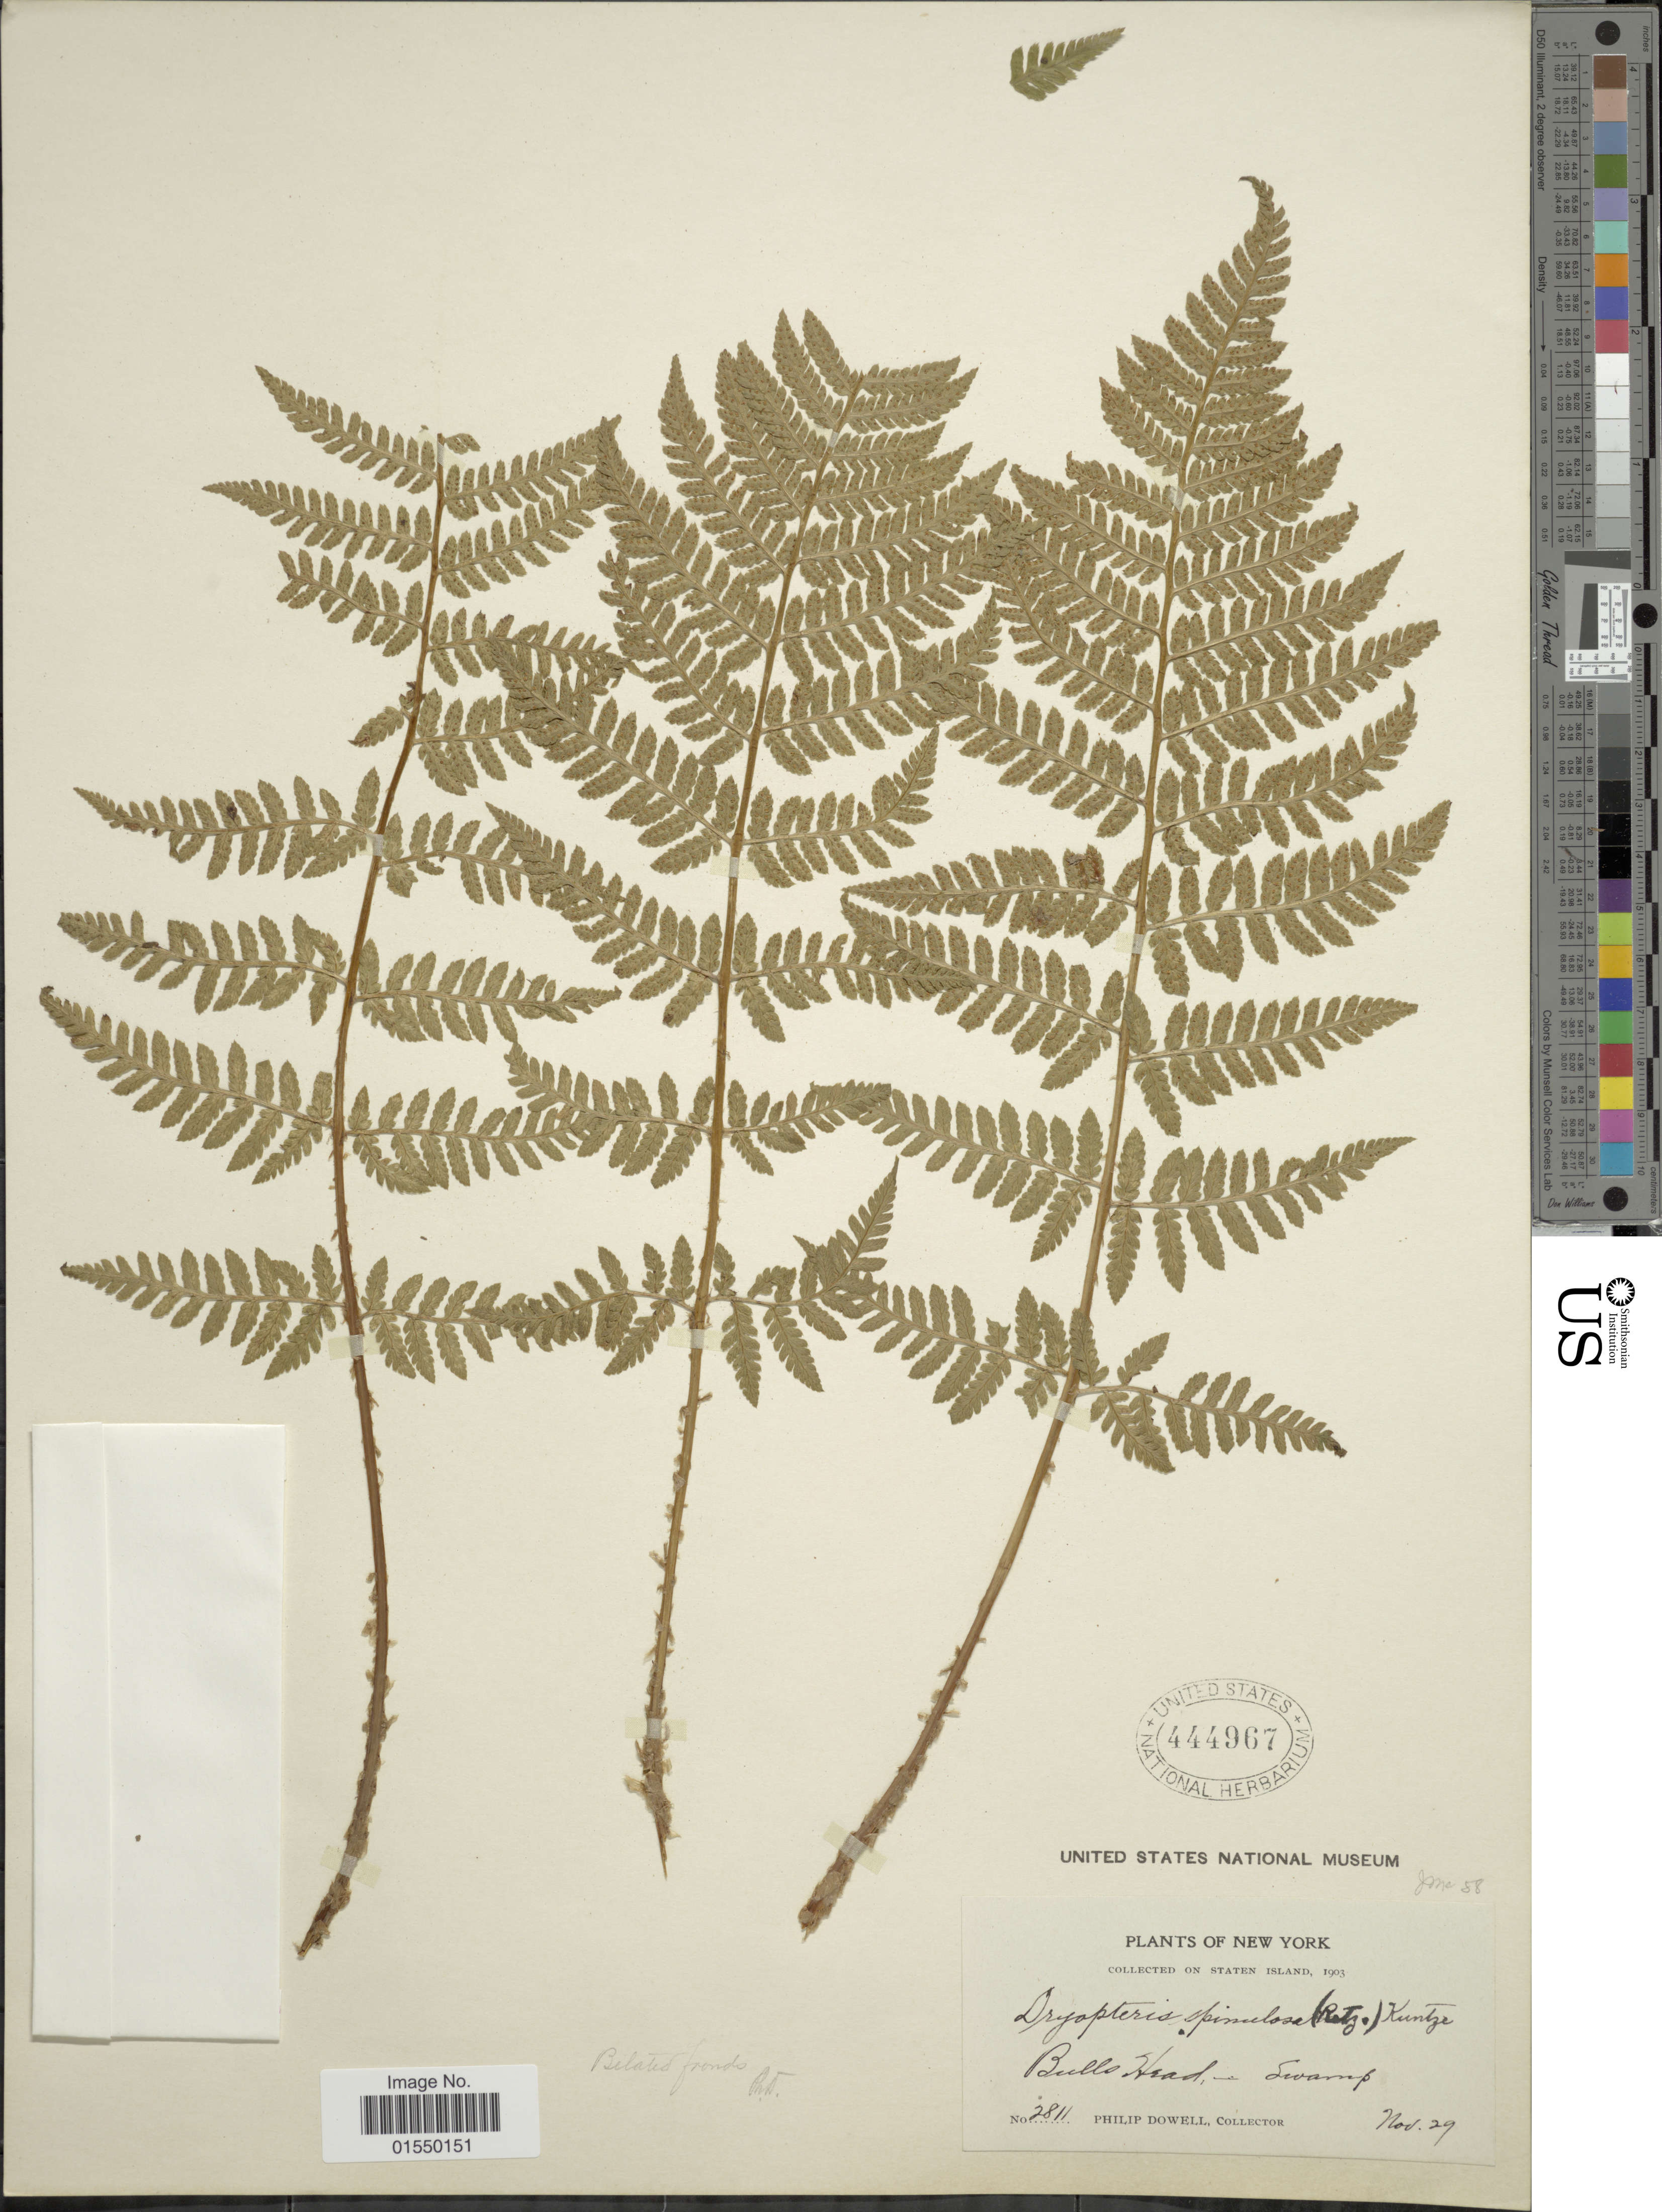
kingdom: Plantae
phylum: Tracheophyta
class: Polypodiopsida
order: Polypodiales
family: Dryopteridaceae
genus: Dryopteris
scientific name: Dryopteris carthusiana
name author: (Villars) H.P. Fuchs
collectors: P. Dowell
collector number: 2811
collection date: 1903-11-29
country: United States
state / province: New York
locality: Staten Island, Bulls Head-swamp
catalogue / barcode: US 444967